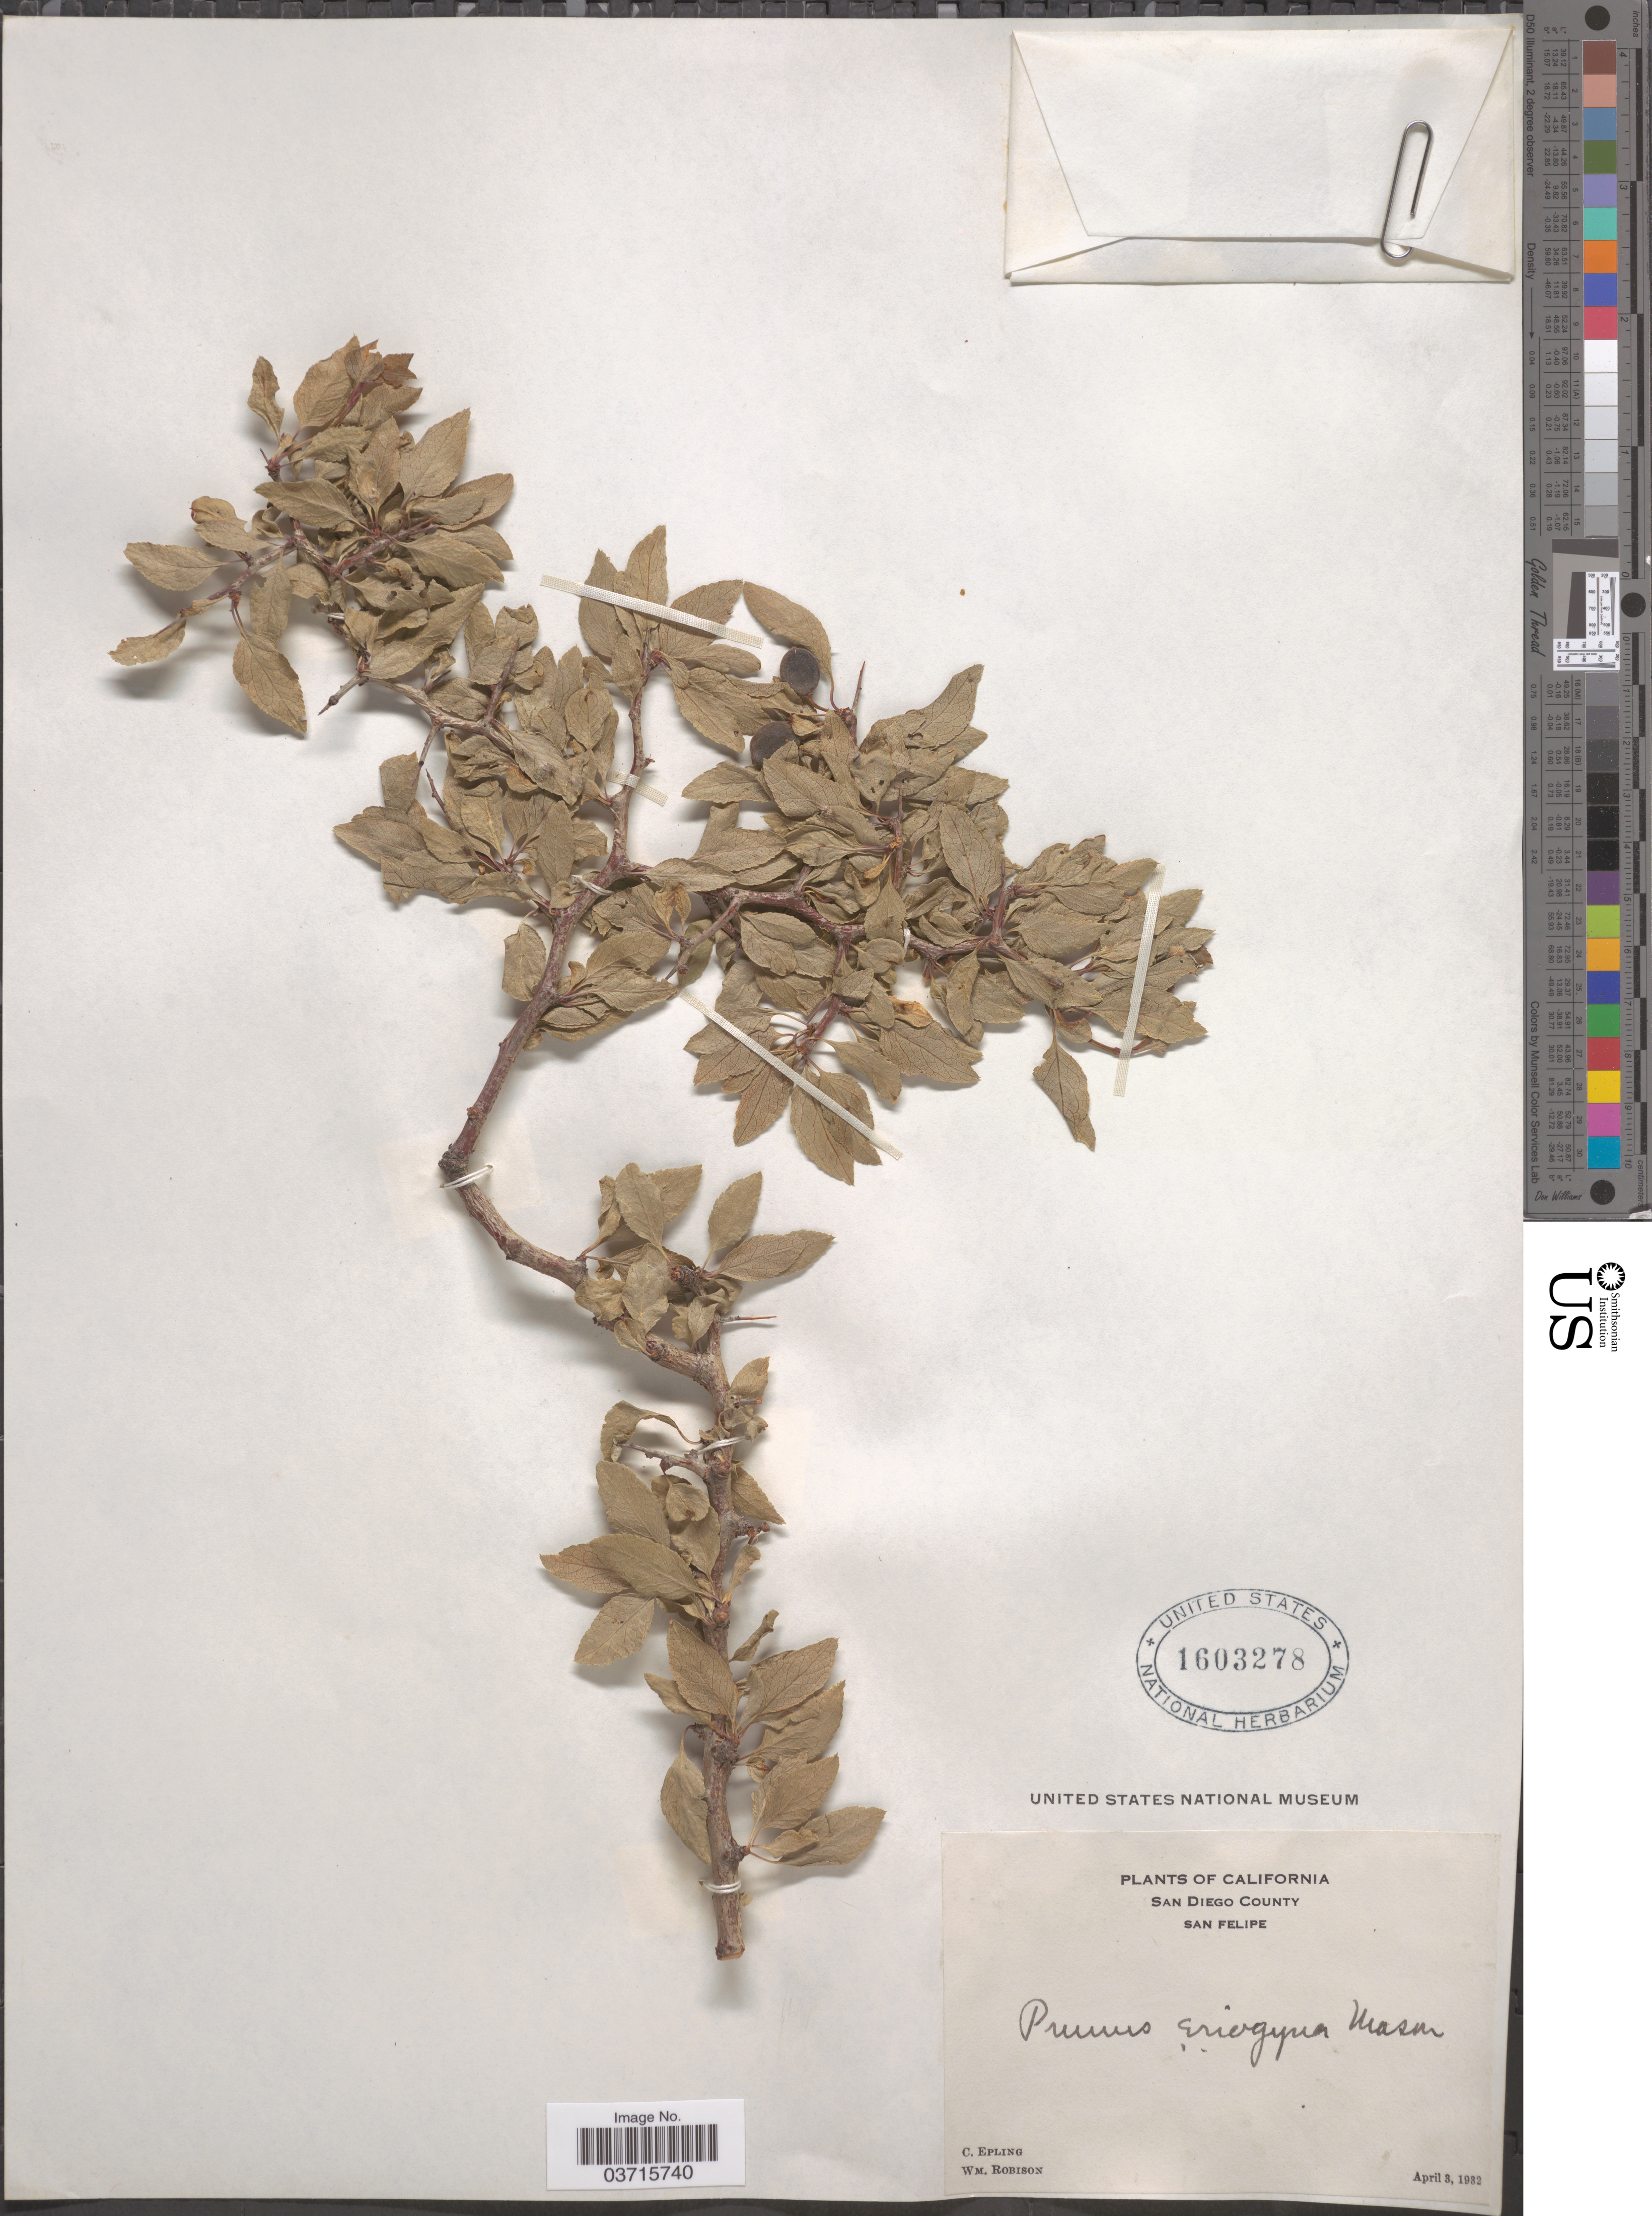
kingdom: Plantae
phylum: Tracheophyta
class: Magnoliopsida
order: Rosales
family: Rosaceae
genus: Prunus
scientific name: Prunus fremontii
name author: S. Watson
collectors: C. C. Epling & W. Robison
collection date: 1932-04-03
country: United States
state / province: California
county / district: San Diego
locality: San Diego County, San Felipe.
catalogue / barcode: US 1603278